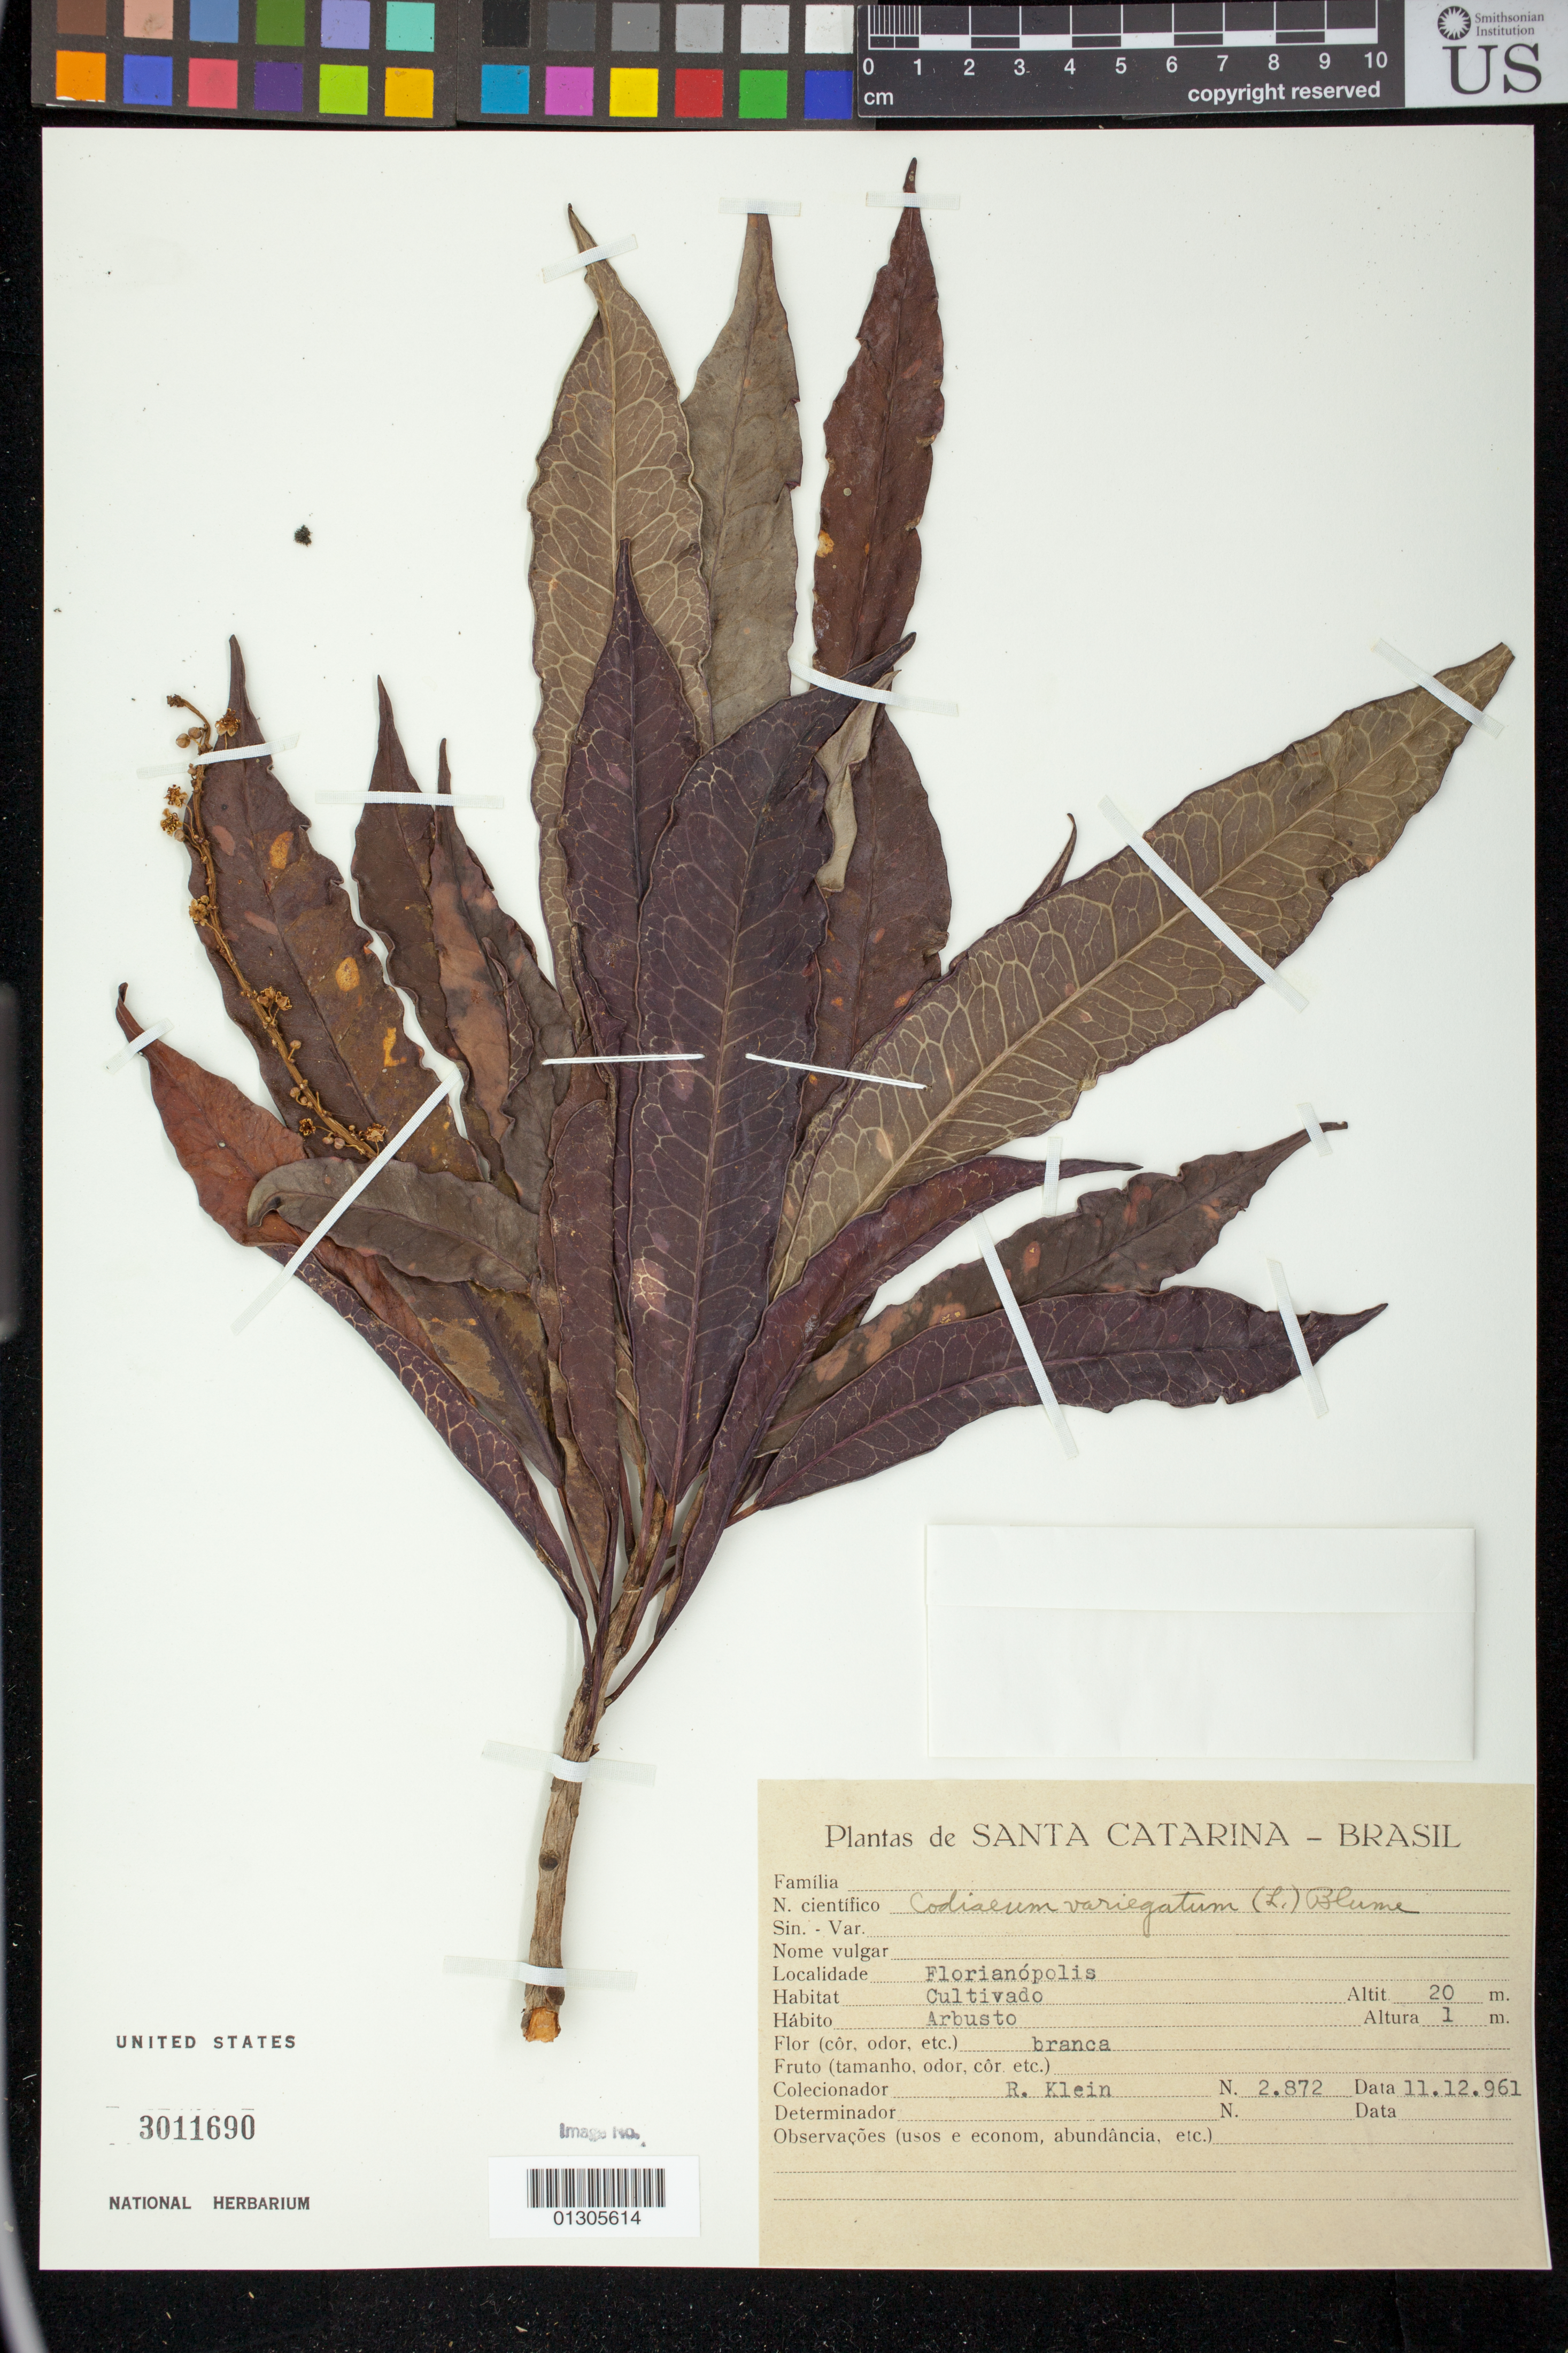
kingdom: Plantae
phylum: Tracheophyta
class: Magnoliopsida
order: Malpighiales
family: Euphorbiaceae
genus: Codiaeum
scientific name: Codiaeum variegatum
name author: (L.) Rumph. ex A. Juss.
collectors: R. M. Klein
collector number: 2872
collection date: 1961-12-11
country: Brazil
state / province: Santa Catarina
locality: Florianopolis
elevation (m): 20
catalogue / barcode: US 3011690